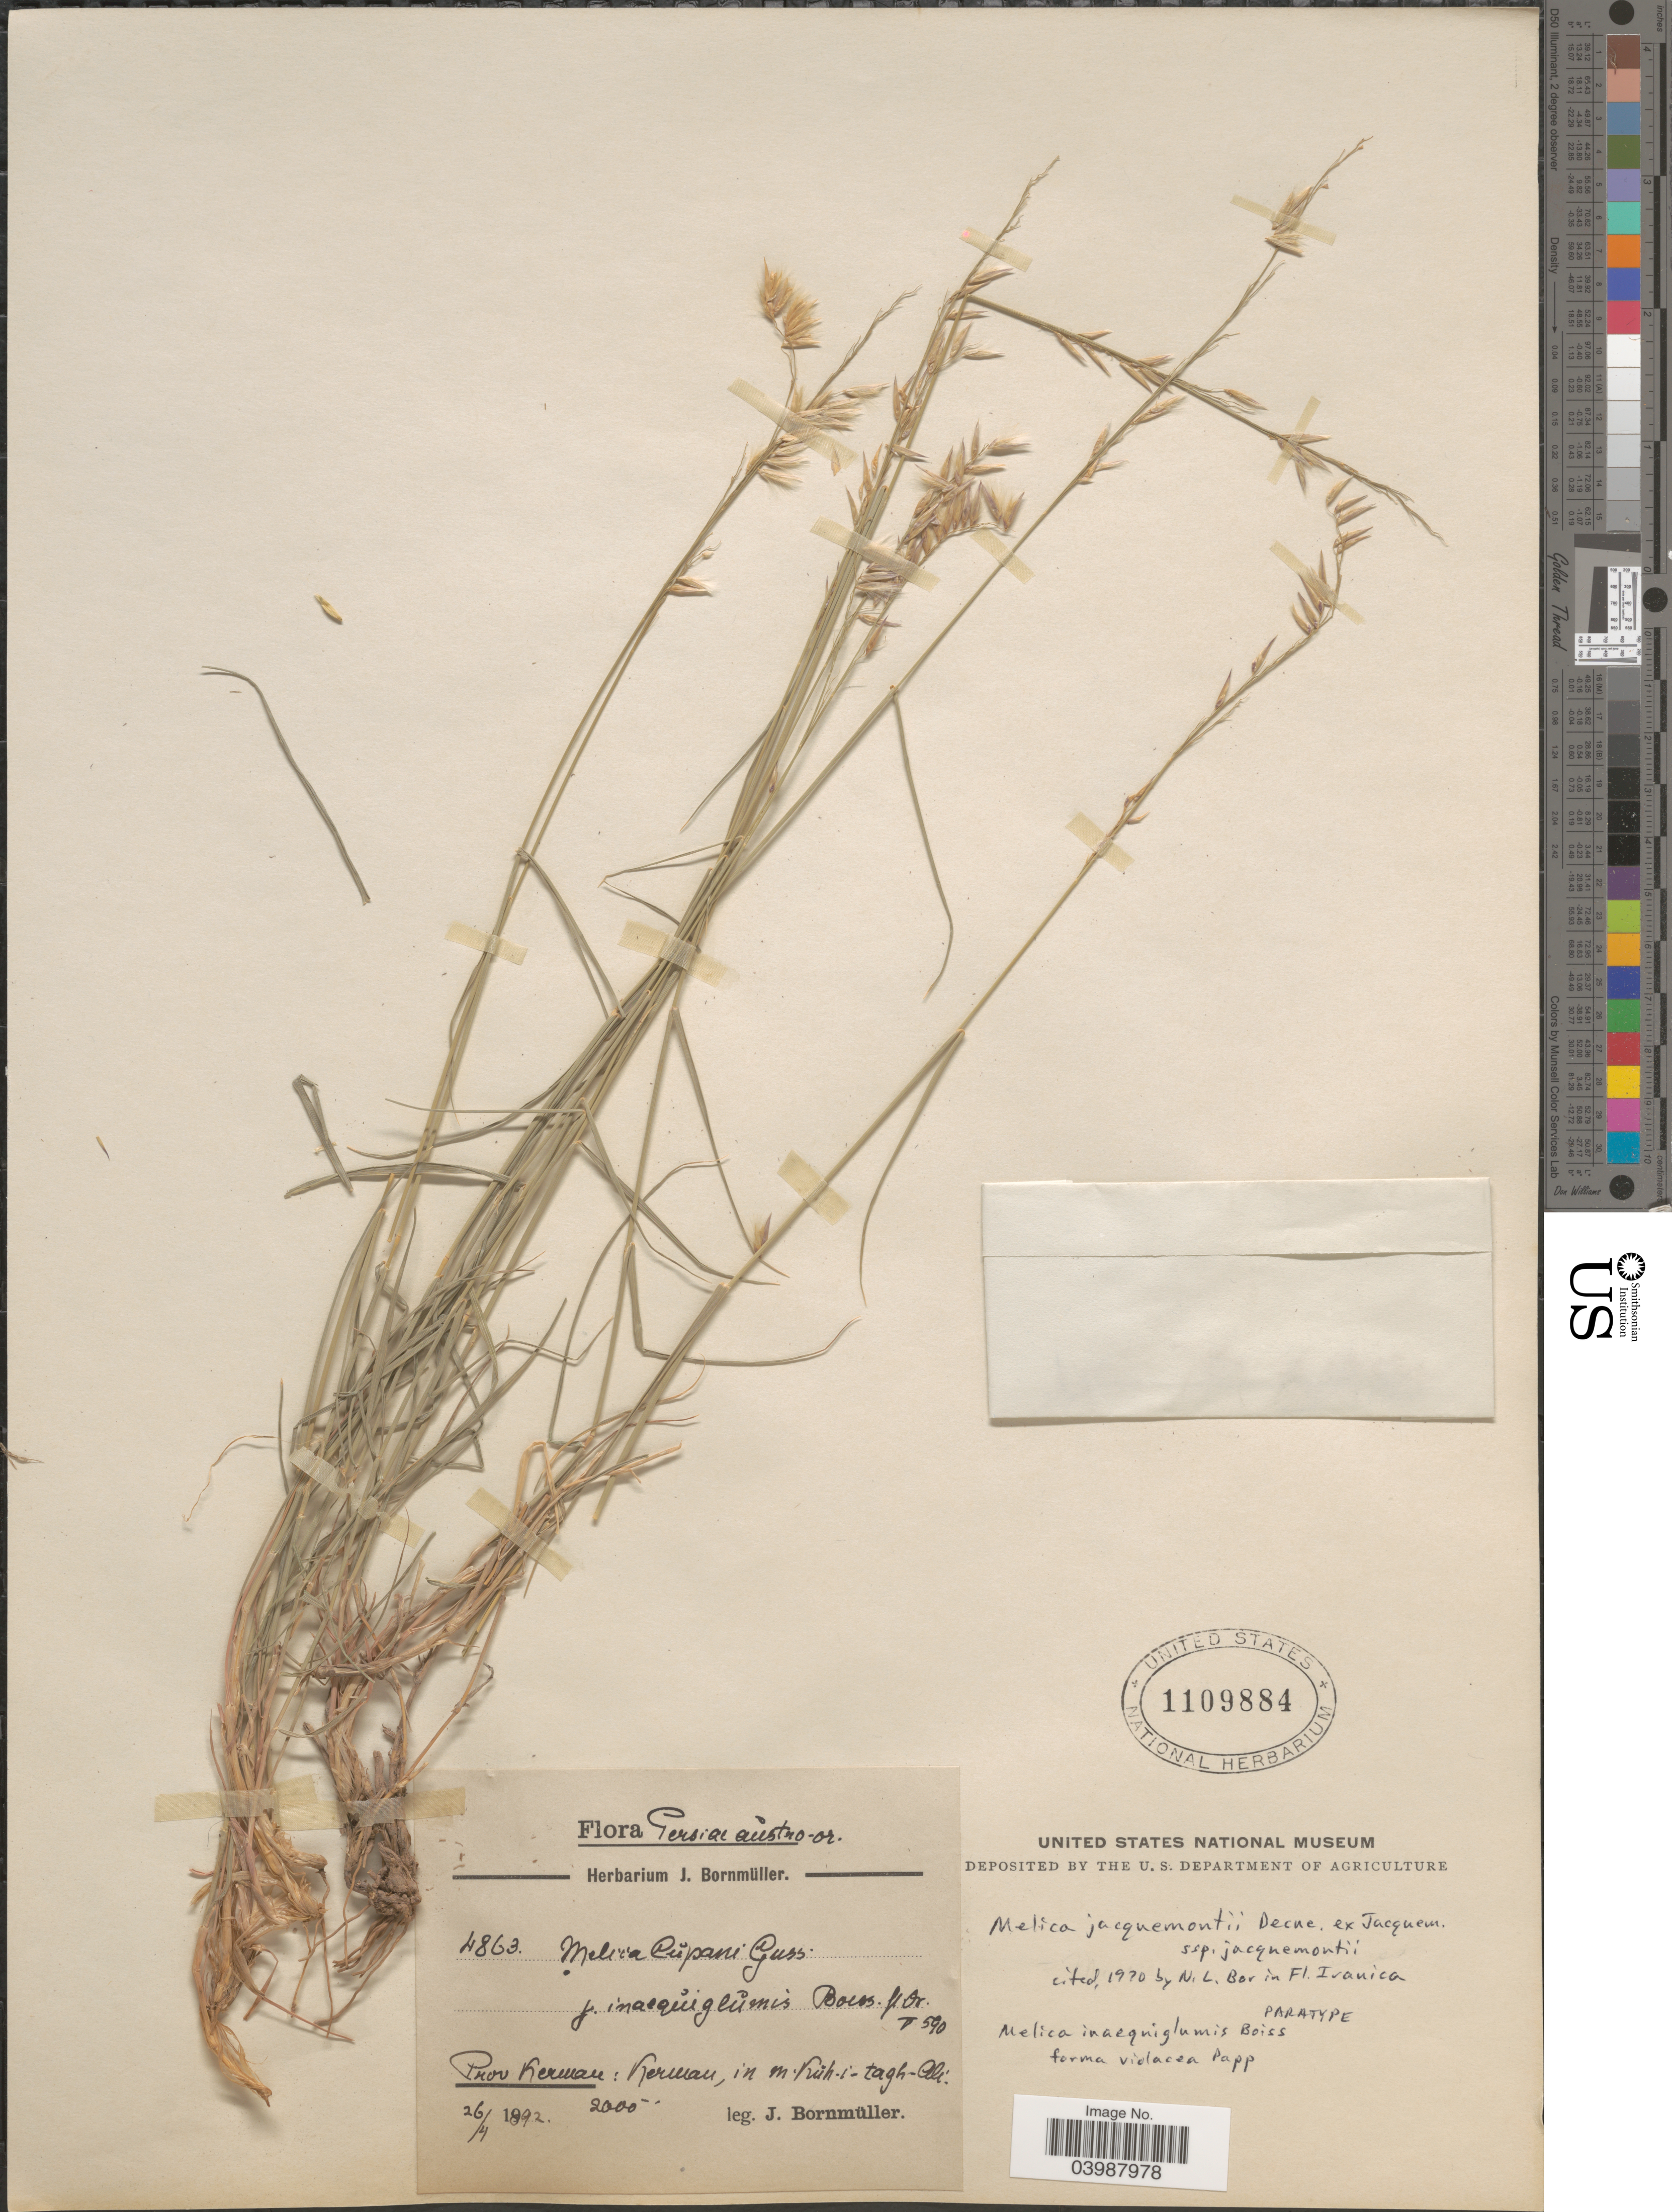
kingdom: Plantae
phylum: Tracheophyta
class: Liliopsida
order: Poales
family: Poaceae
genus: Melica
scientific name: Melica jacquemontii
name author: Decne.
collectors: J. Bornmüller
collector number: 4863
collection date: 1892-04-26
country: Iran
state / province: Kerman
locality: Persæ austro-or. Kerman, in m. Kūh-i-tagh-Alí.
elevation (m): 610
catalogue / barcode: US 1109884